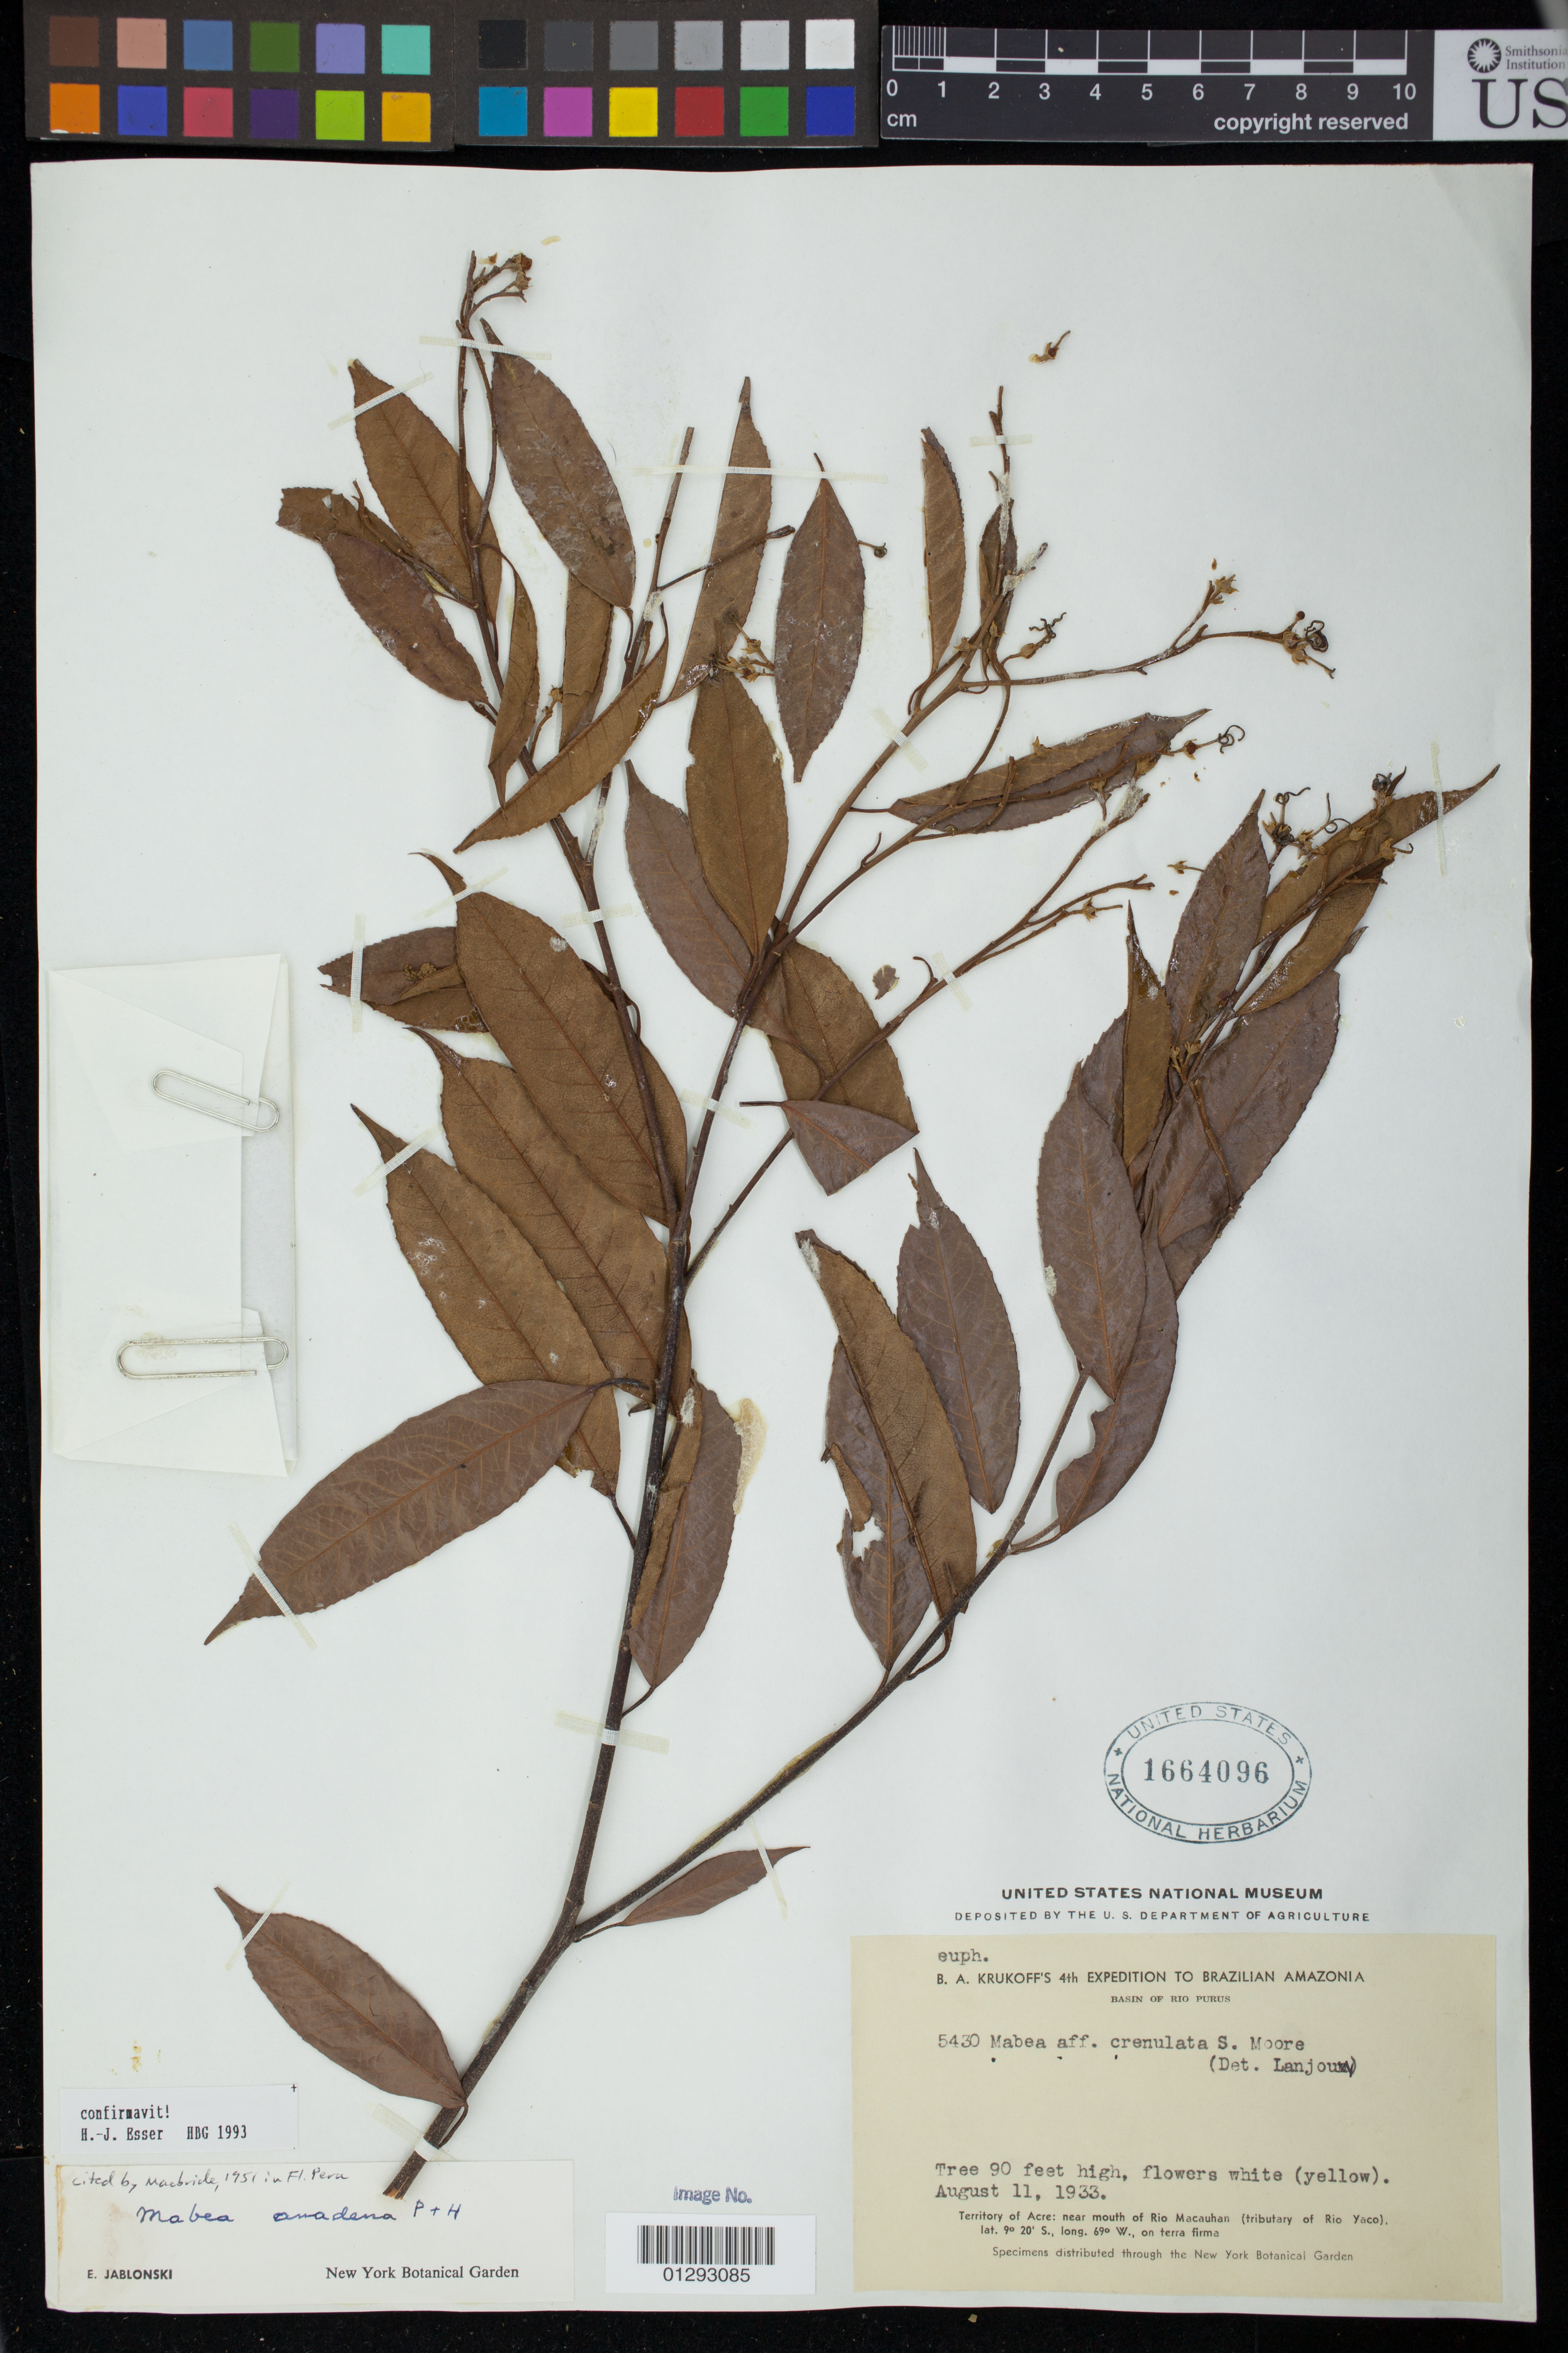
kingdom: Plantae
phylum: Tracheophyta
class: Magnoliopsida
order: Malpighiales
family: Euphorbiaceae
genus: Mabea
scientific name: Mabea anadena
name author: Pax & K. Hoffm. in Engl.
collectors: B. A. Krukoff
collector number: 5430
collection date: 1933-08-11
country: Brazil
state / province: Acre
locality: near mouth of Rio Macauhan (tributary of Rio Yaco) on terra firma. Basin of the Rio Purus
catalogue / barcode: US 1664096